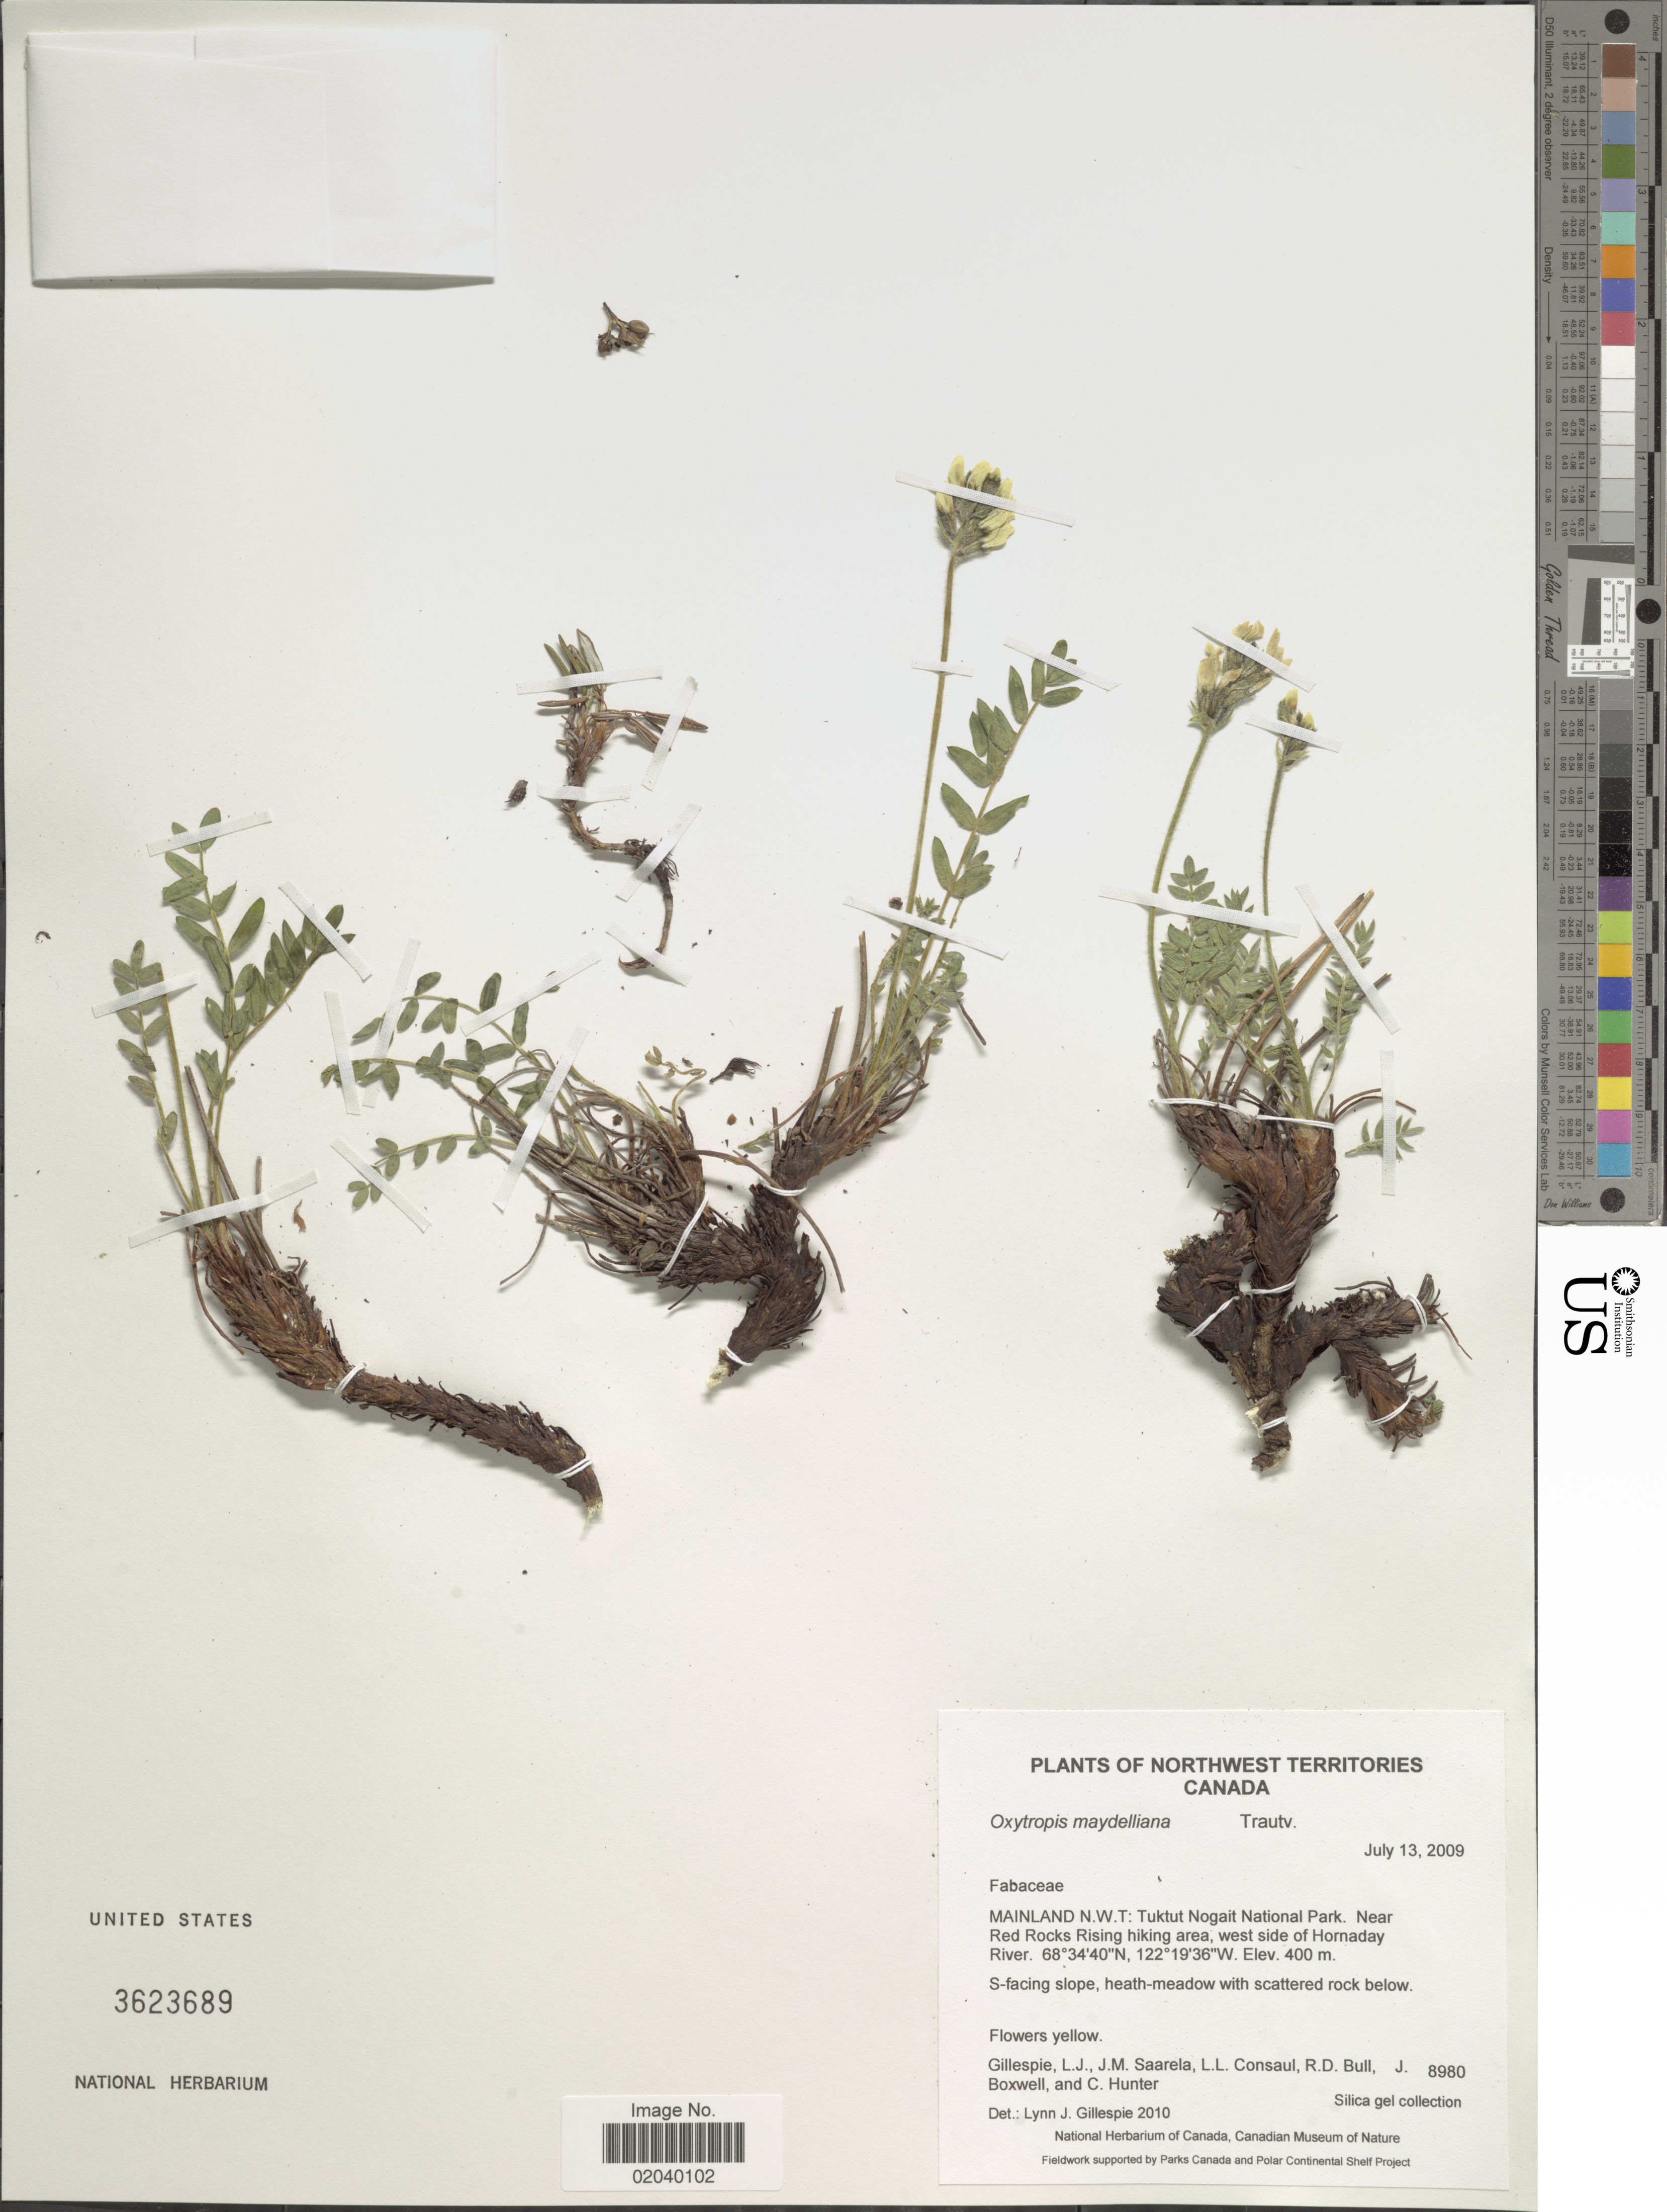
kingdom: Plantae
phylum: Tracheophyta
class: Magnoliopsida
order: Fabales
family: Fabaceae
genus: Oxytropis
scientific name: Oxytropis maydelliana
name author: Trautv.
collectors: L. Gillespie, J. Saarela, L. Consaul, R. Bull & et al.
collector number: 8980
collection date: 2009-07-13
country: Canada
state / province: Northwest Territories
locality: Mainland N.W.T.: Tuktut Nogait National Park. Near Red Rocks Rising hiking area, west side of Hornaday River, S-facing slope, heath-meadow with scattered rock below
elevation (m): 400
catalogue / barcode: US 3623689